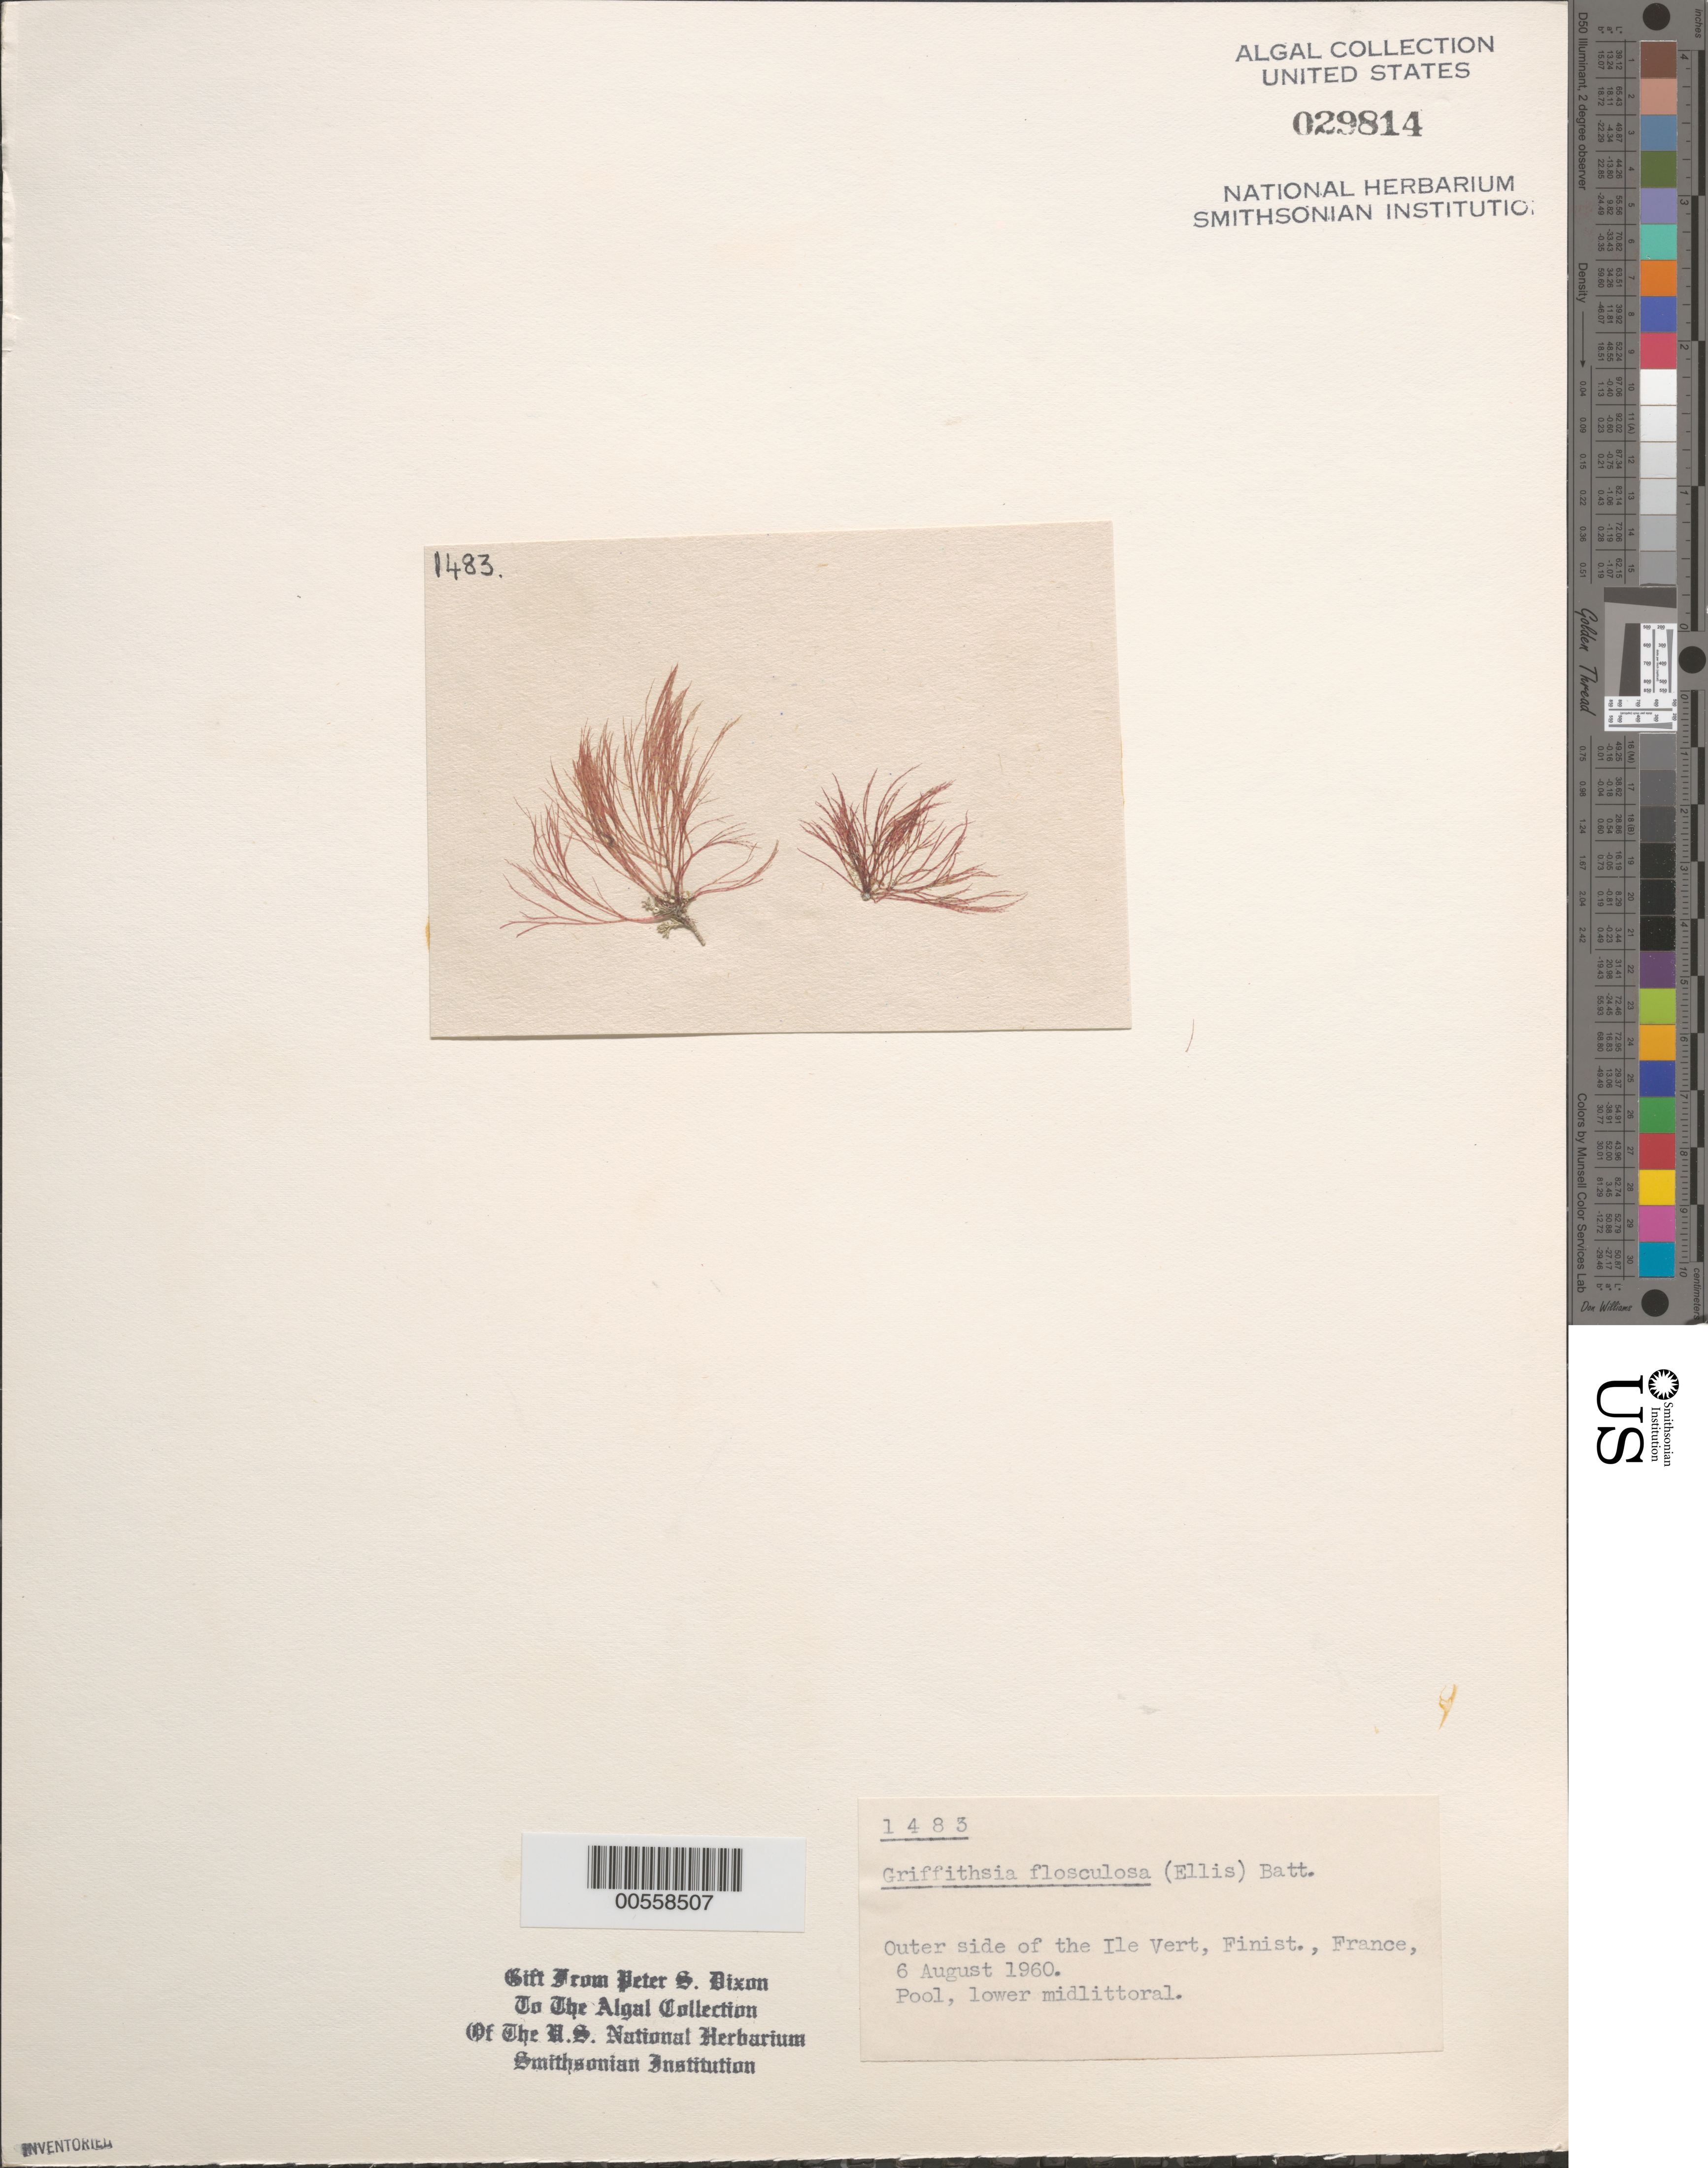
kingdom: Plantae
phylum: Rhodophyta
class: Florideophyceae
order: Ceramiales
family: Wrangeliaceae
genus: Halurus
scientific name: Halurus flosculosus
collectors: P. S. Dixon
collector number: PSD 1483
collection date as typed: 06 Aug 1960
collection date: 1960-08-06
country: France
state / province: Bretagne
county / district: Finistère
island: Ile Verte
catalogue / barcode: US 29814